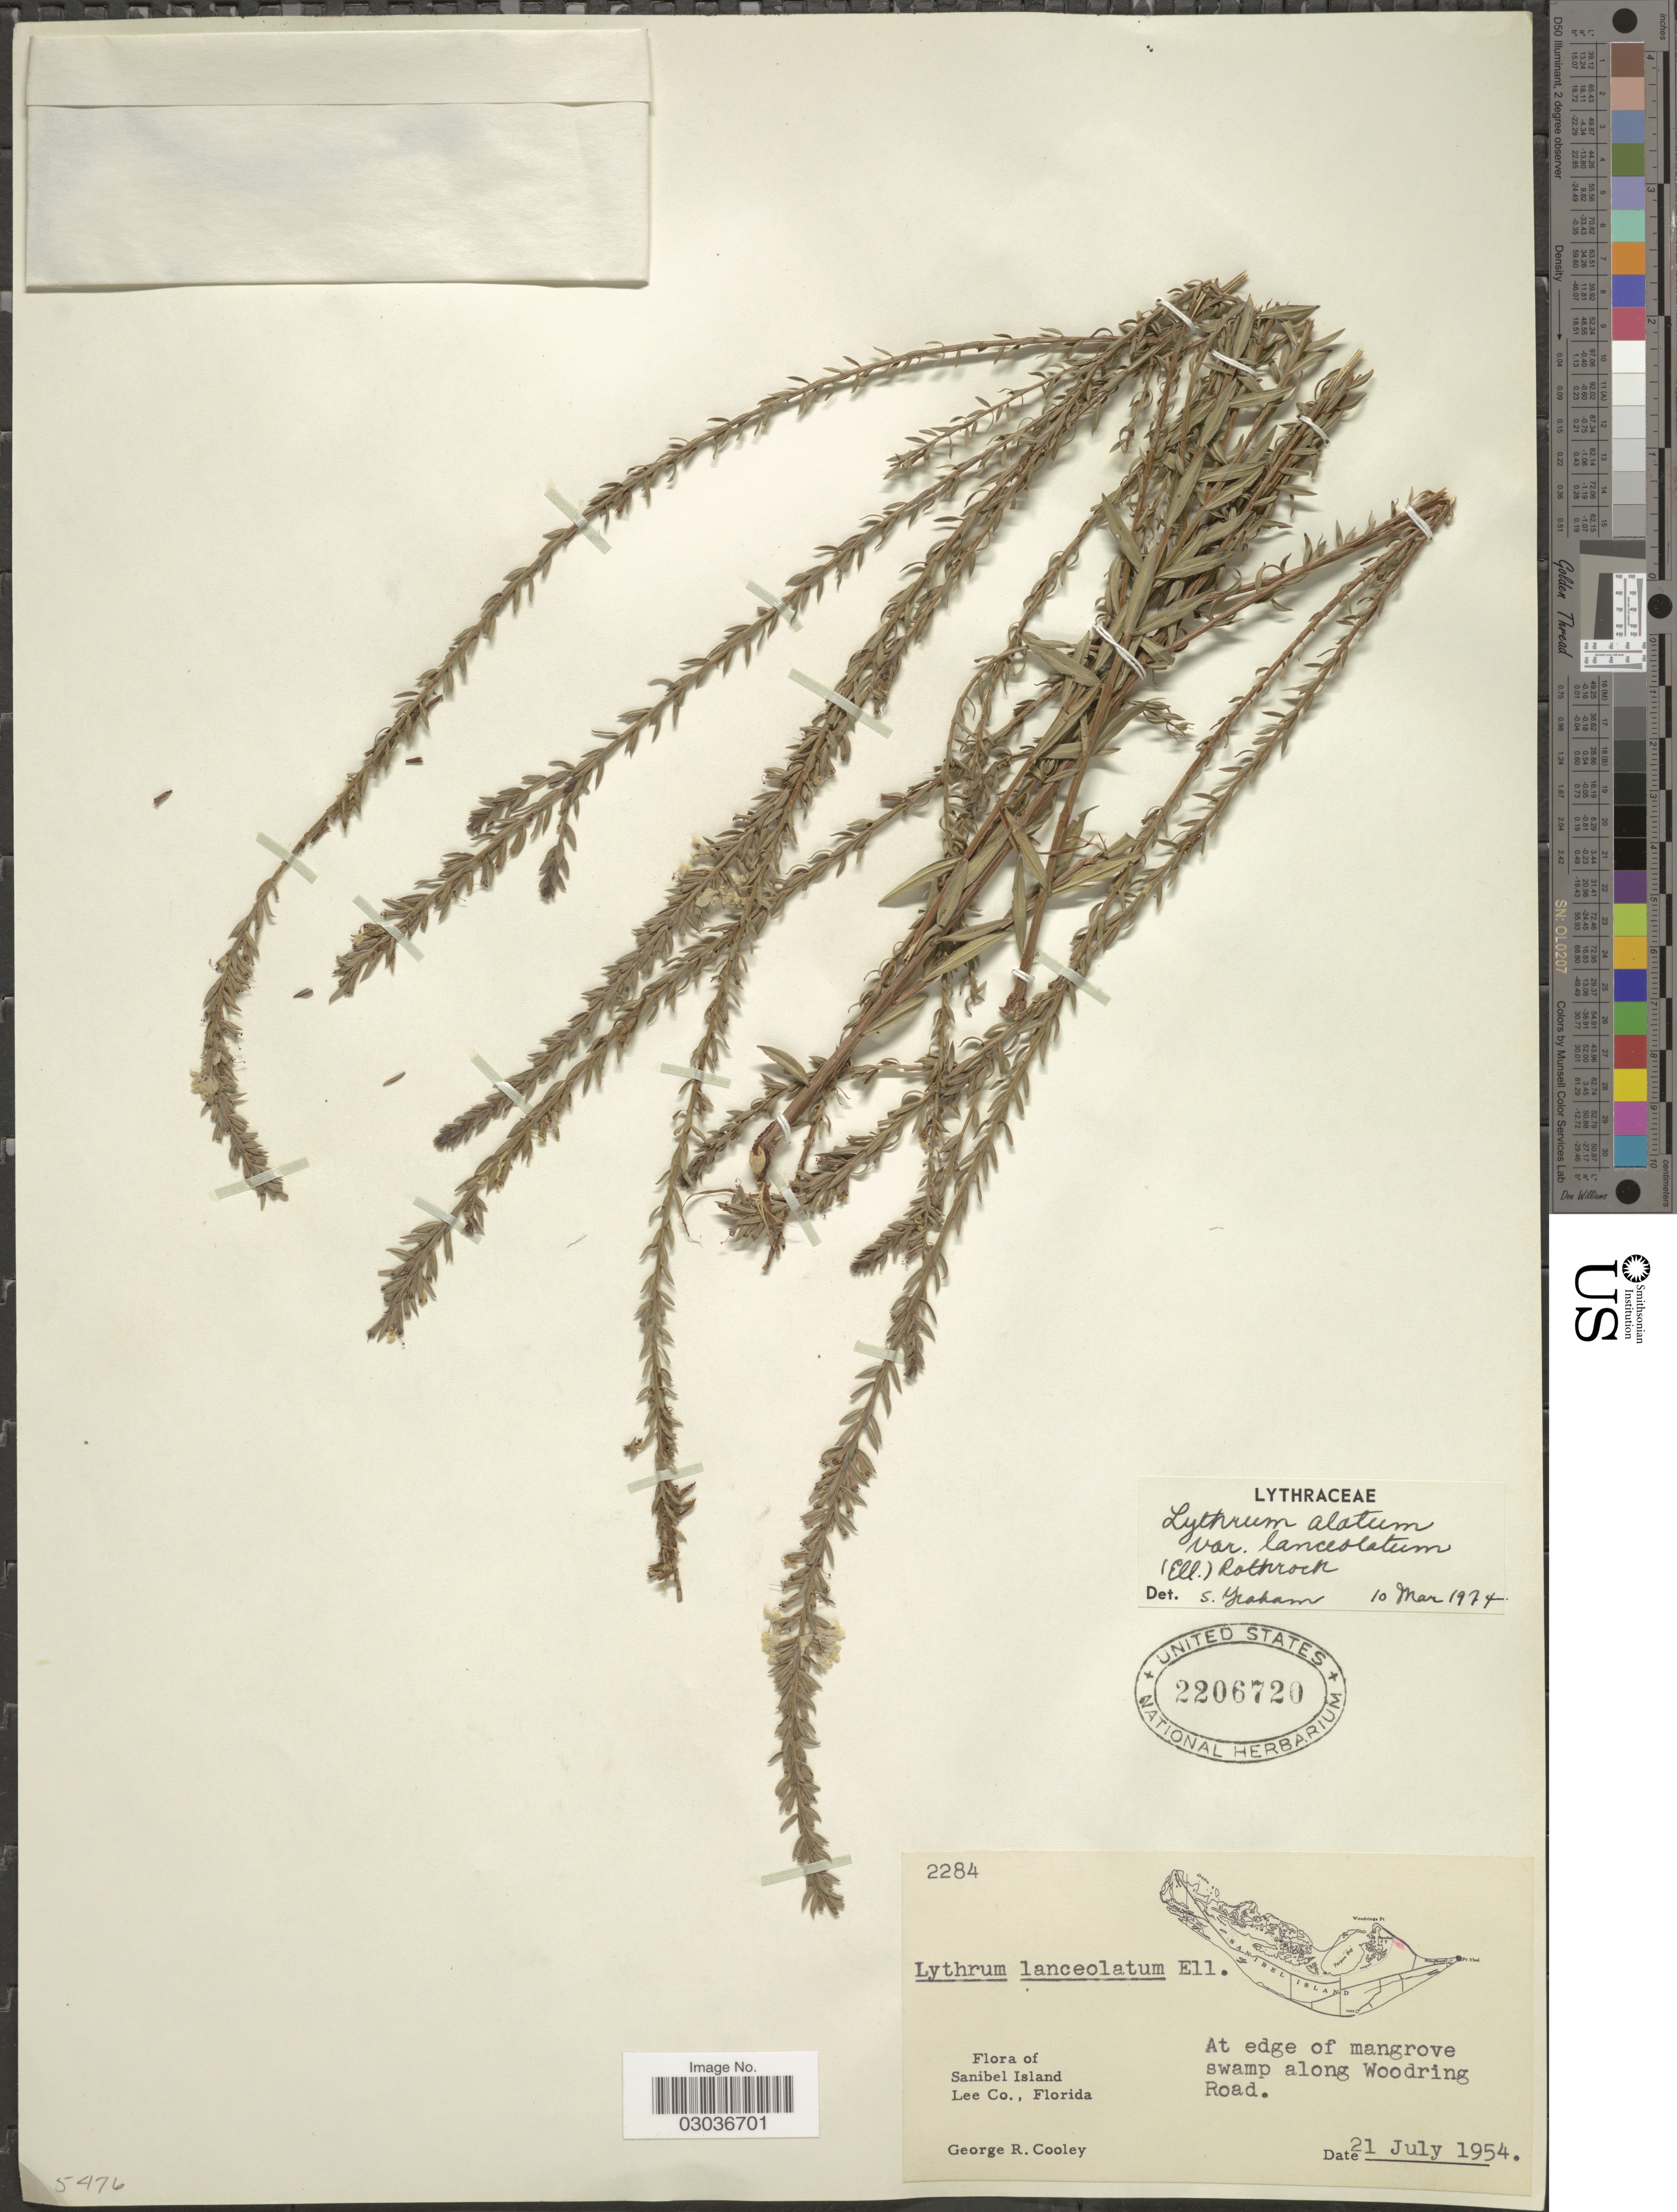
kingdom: Plantae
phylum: Tracheophyta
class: Magnoliopsida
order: Myrtales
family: Lythraceae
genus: Lythrum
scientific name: Lythrum alatum var. lanceolatum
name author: (Elliott) A. Gray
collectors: G. R. Cooley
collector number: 2284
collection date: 1954-07-21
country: United States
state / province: Florida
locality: Sanibel Island. Lee Co., At edge of mangrove swamp along Woodring Road.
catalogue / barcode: US 2206720